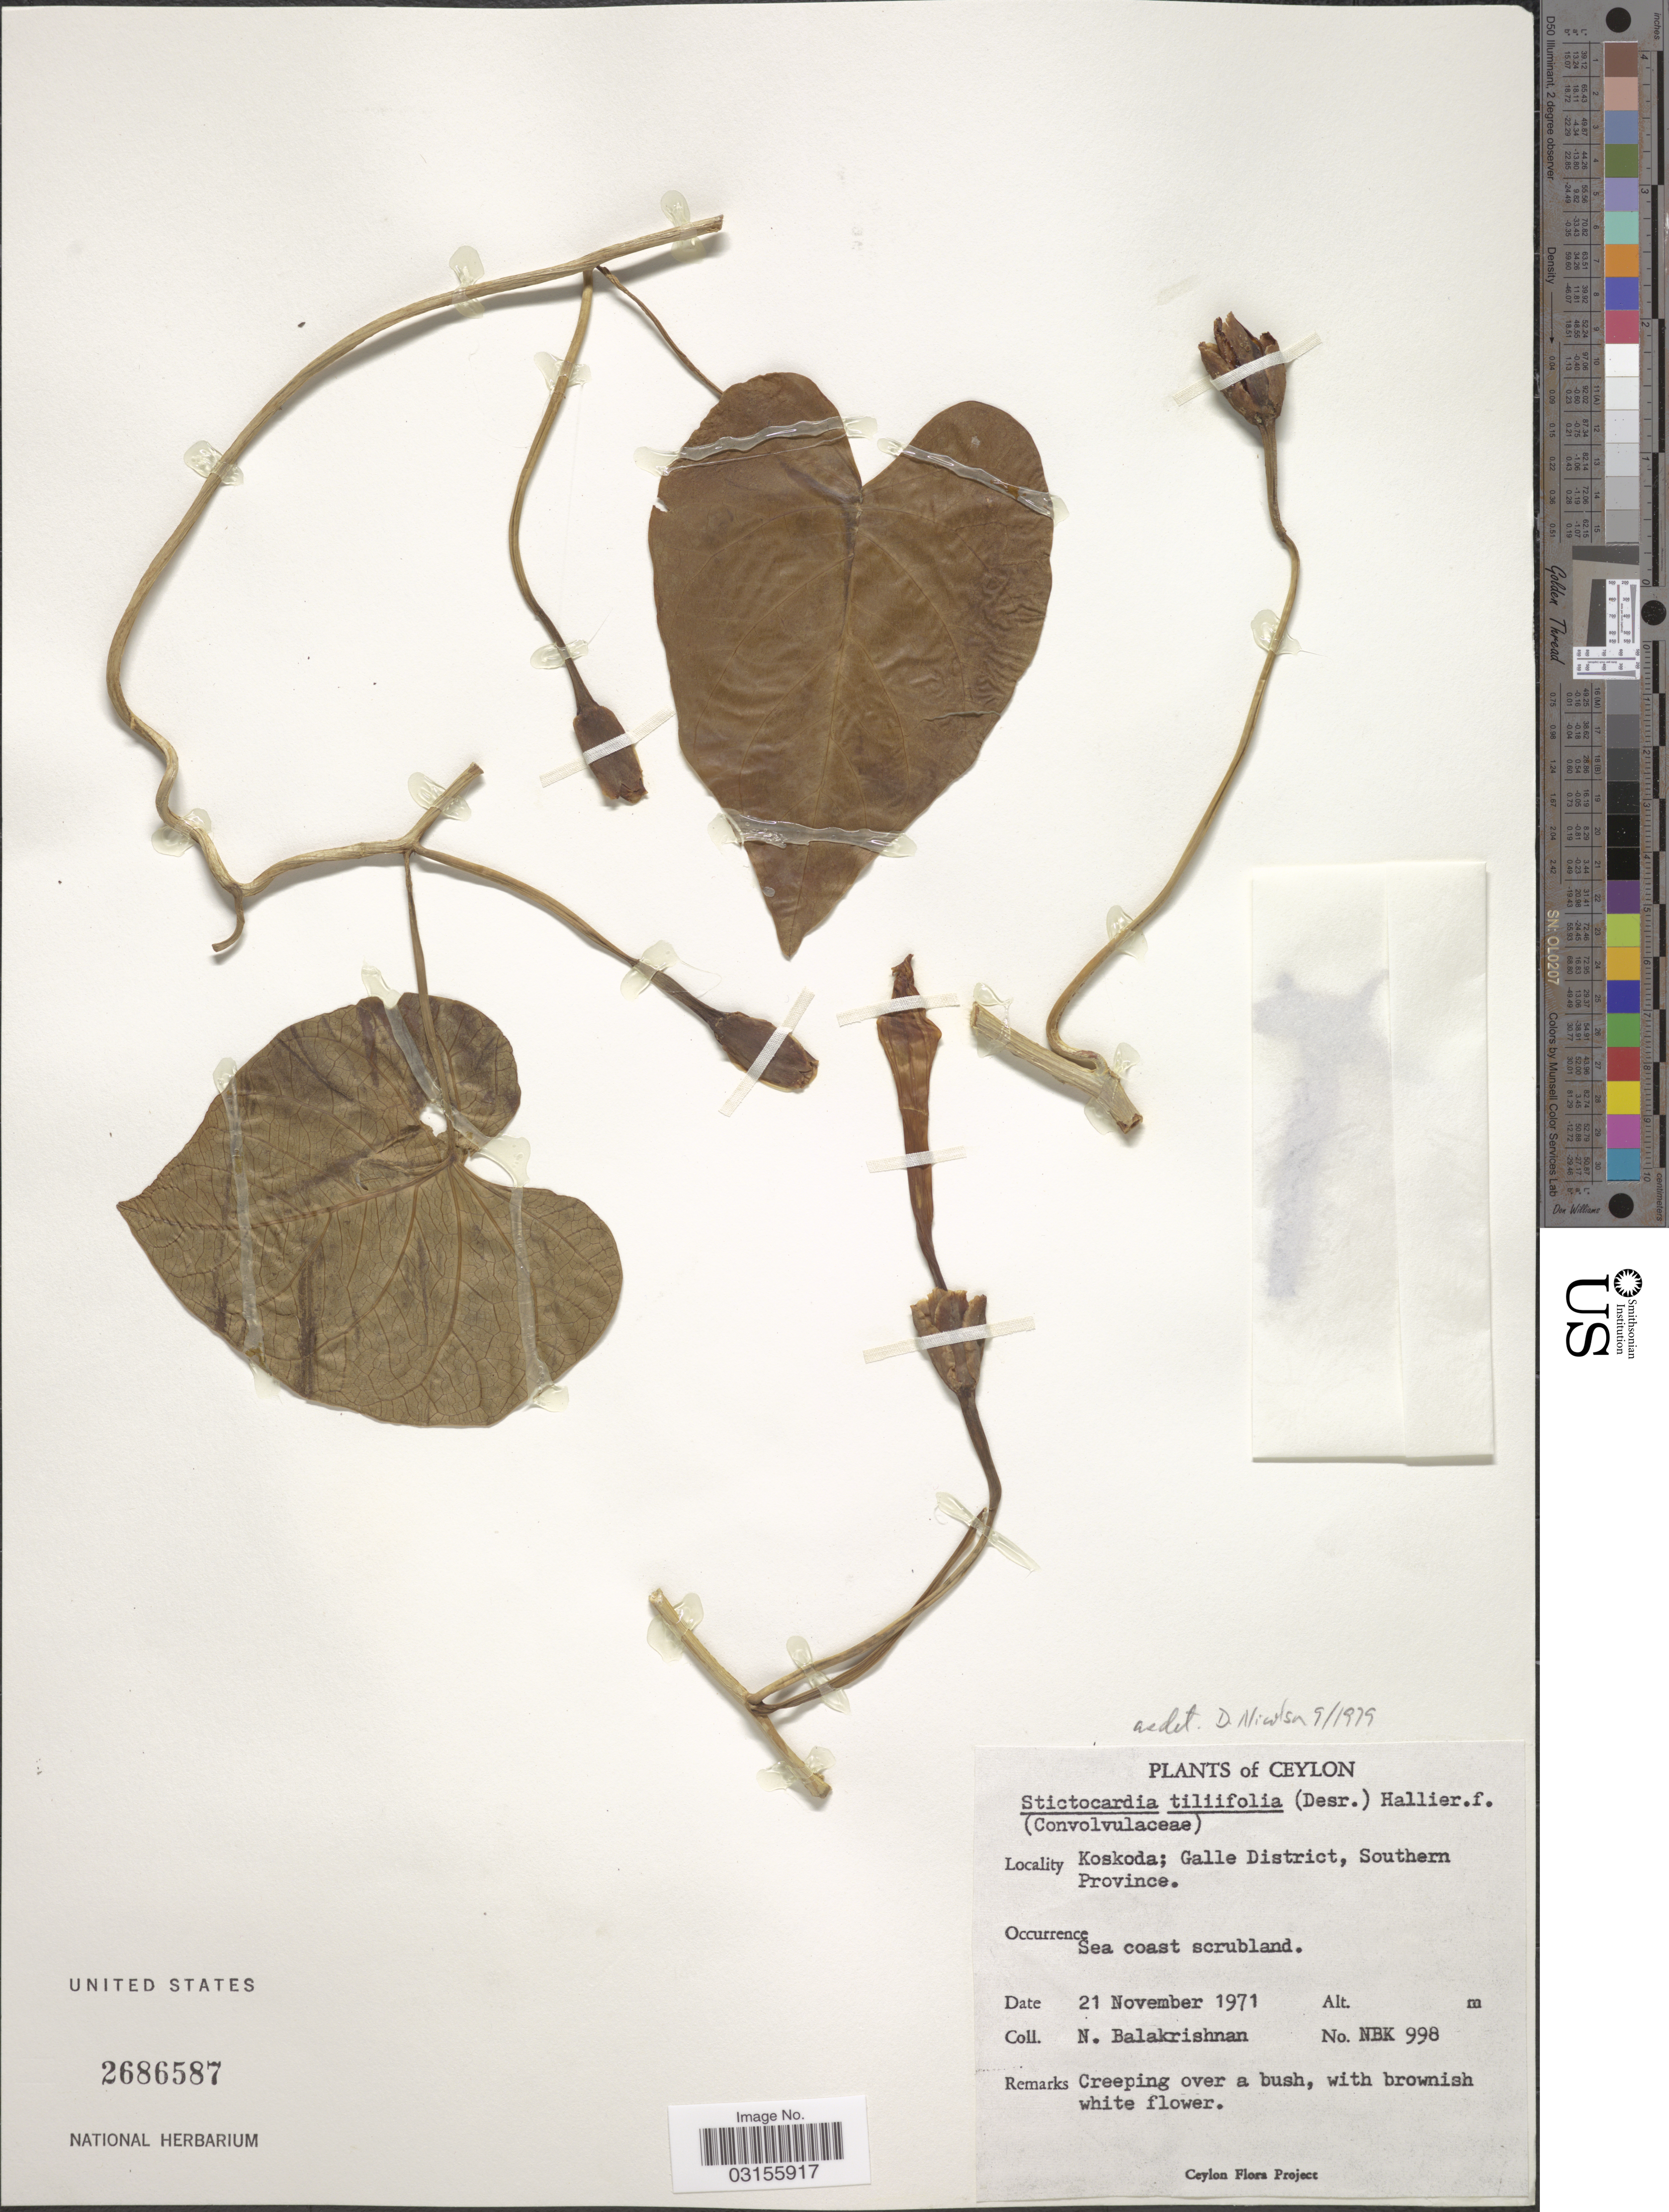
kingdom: Plantae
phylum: Tracheophyta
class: Magnoliopsida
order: Solanales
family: Convolvulaceae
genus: Stictocardia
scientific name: Stictocardia tiliifolia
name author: (Desr.) Hallier f.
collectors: N. Balakrishnan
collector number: NBK 998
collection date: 1971-11-21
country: Sri Lanka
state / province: Southern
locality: Ceylon. Koskoda; Galle District.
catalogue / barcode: US 2686587